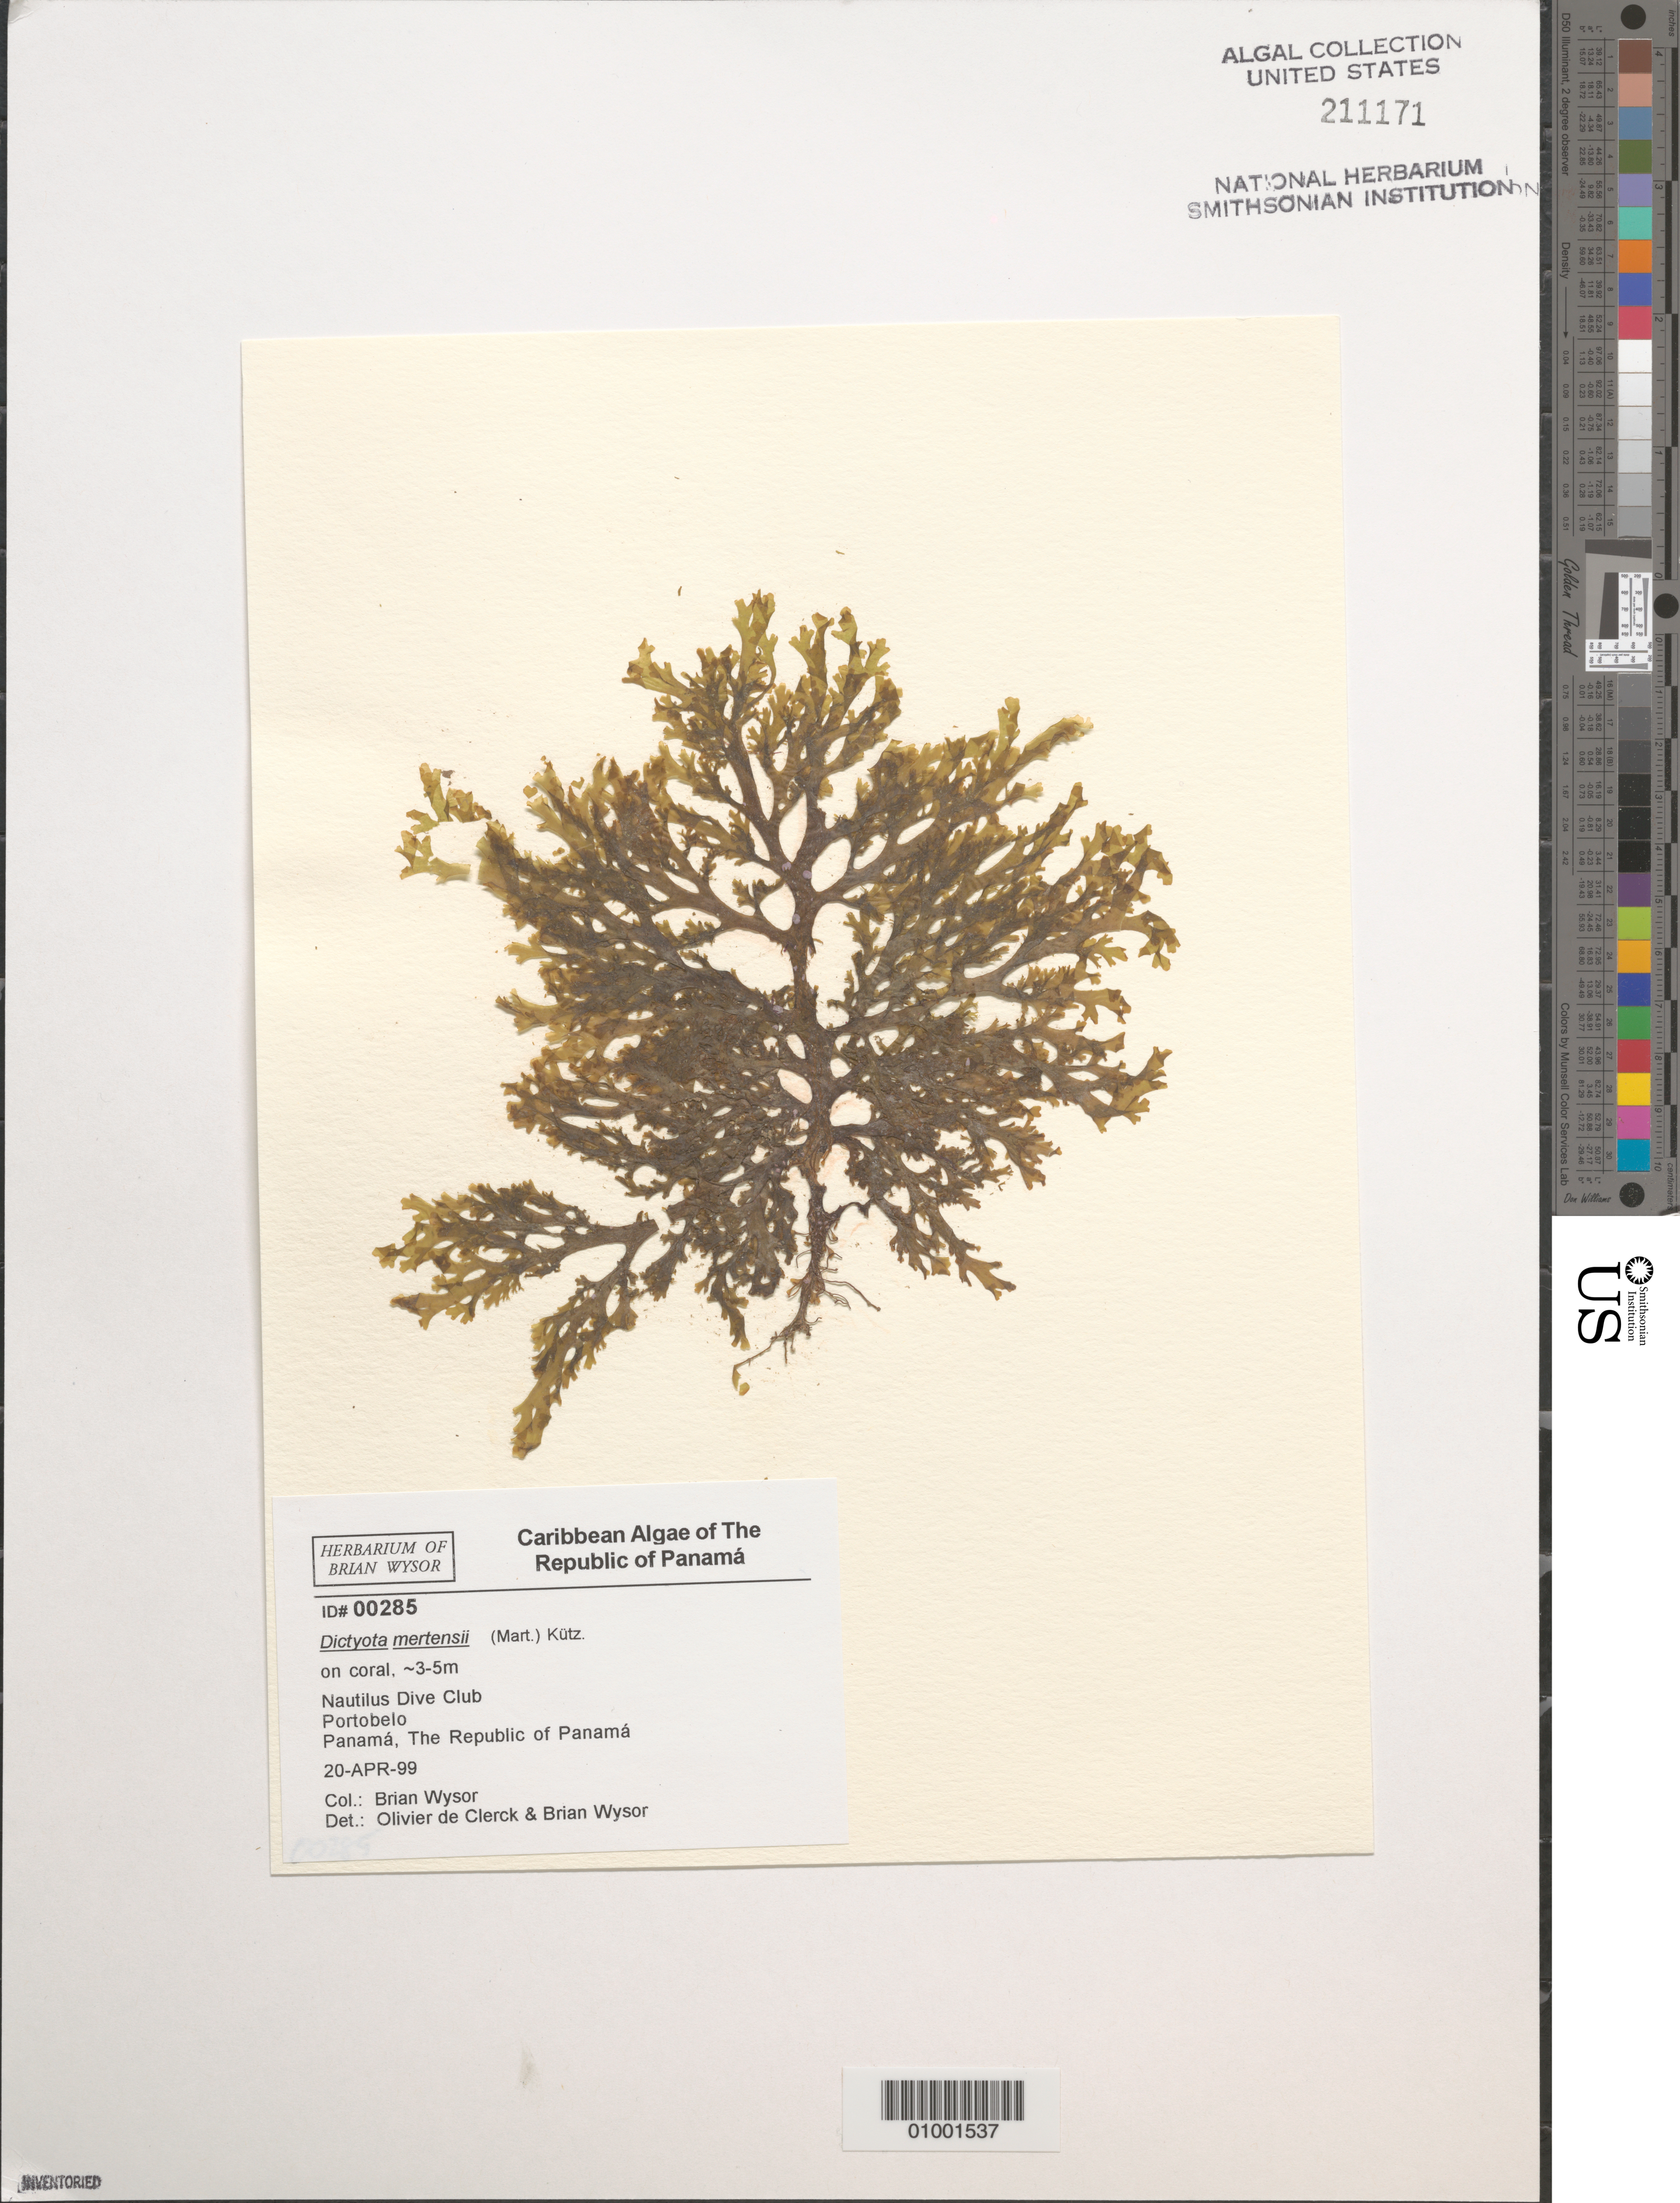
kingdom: Chromista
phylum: Ochrophyta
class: Phaeophyceae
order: Dictyotales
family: Dictyotaceae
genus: Dictyota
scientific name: Dictyota mertensii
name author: (C. Mart.) Kütz.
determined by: de Clerck, O.; Wysor, B.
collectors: B. Wysor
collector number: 00285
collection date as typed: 20 Apr 1999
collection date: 1999-04-20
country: Panama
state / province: Panamá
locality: Nautilus Dive Club, Portobelo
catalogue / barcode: US 211171